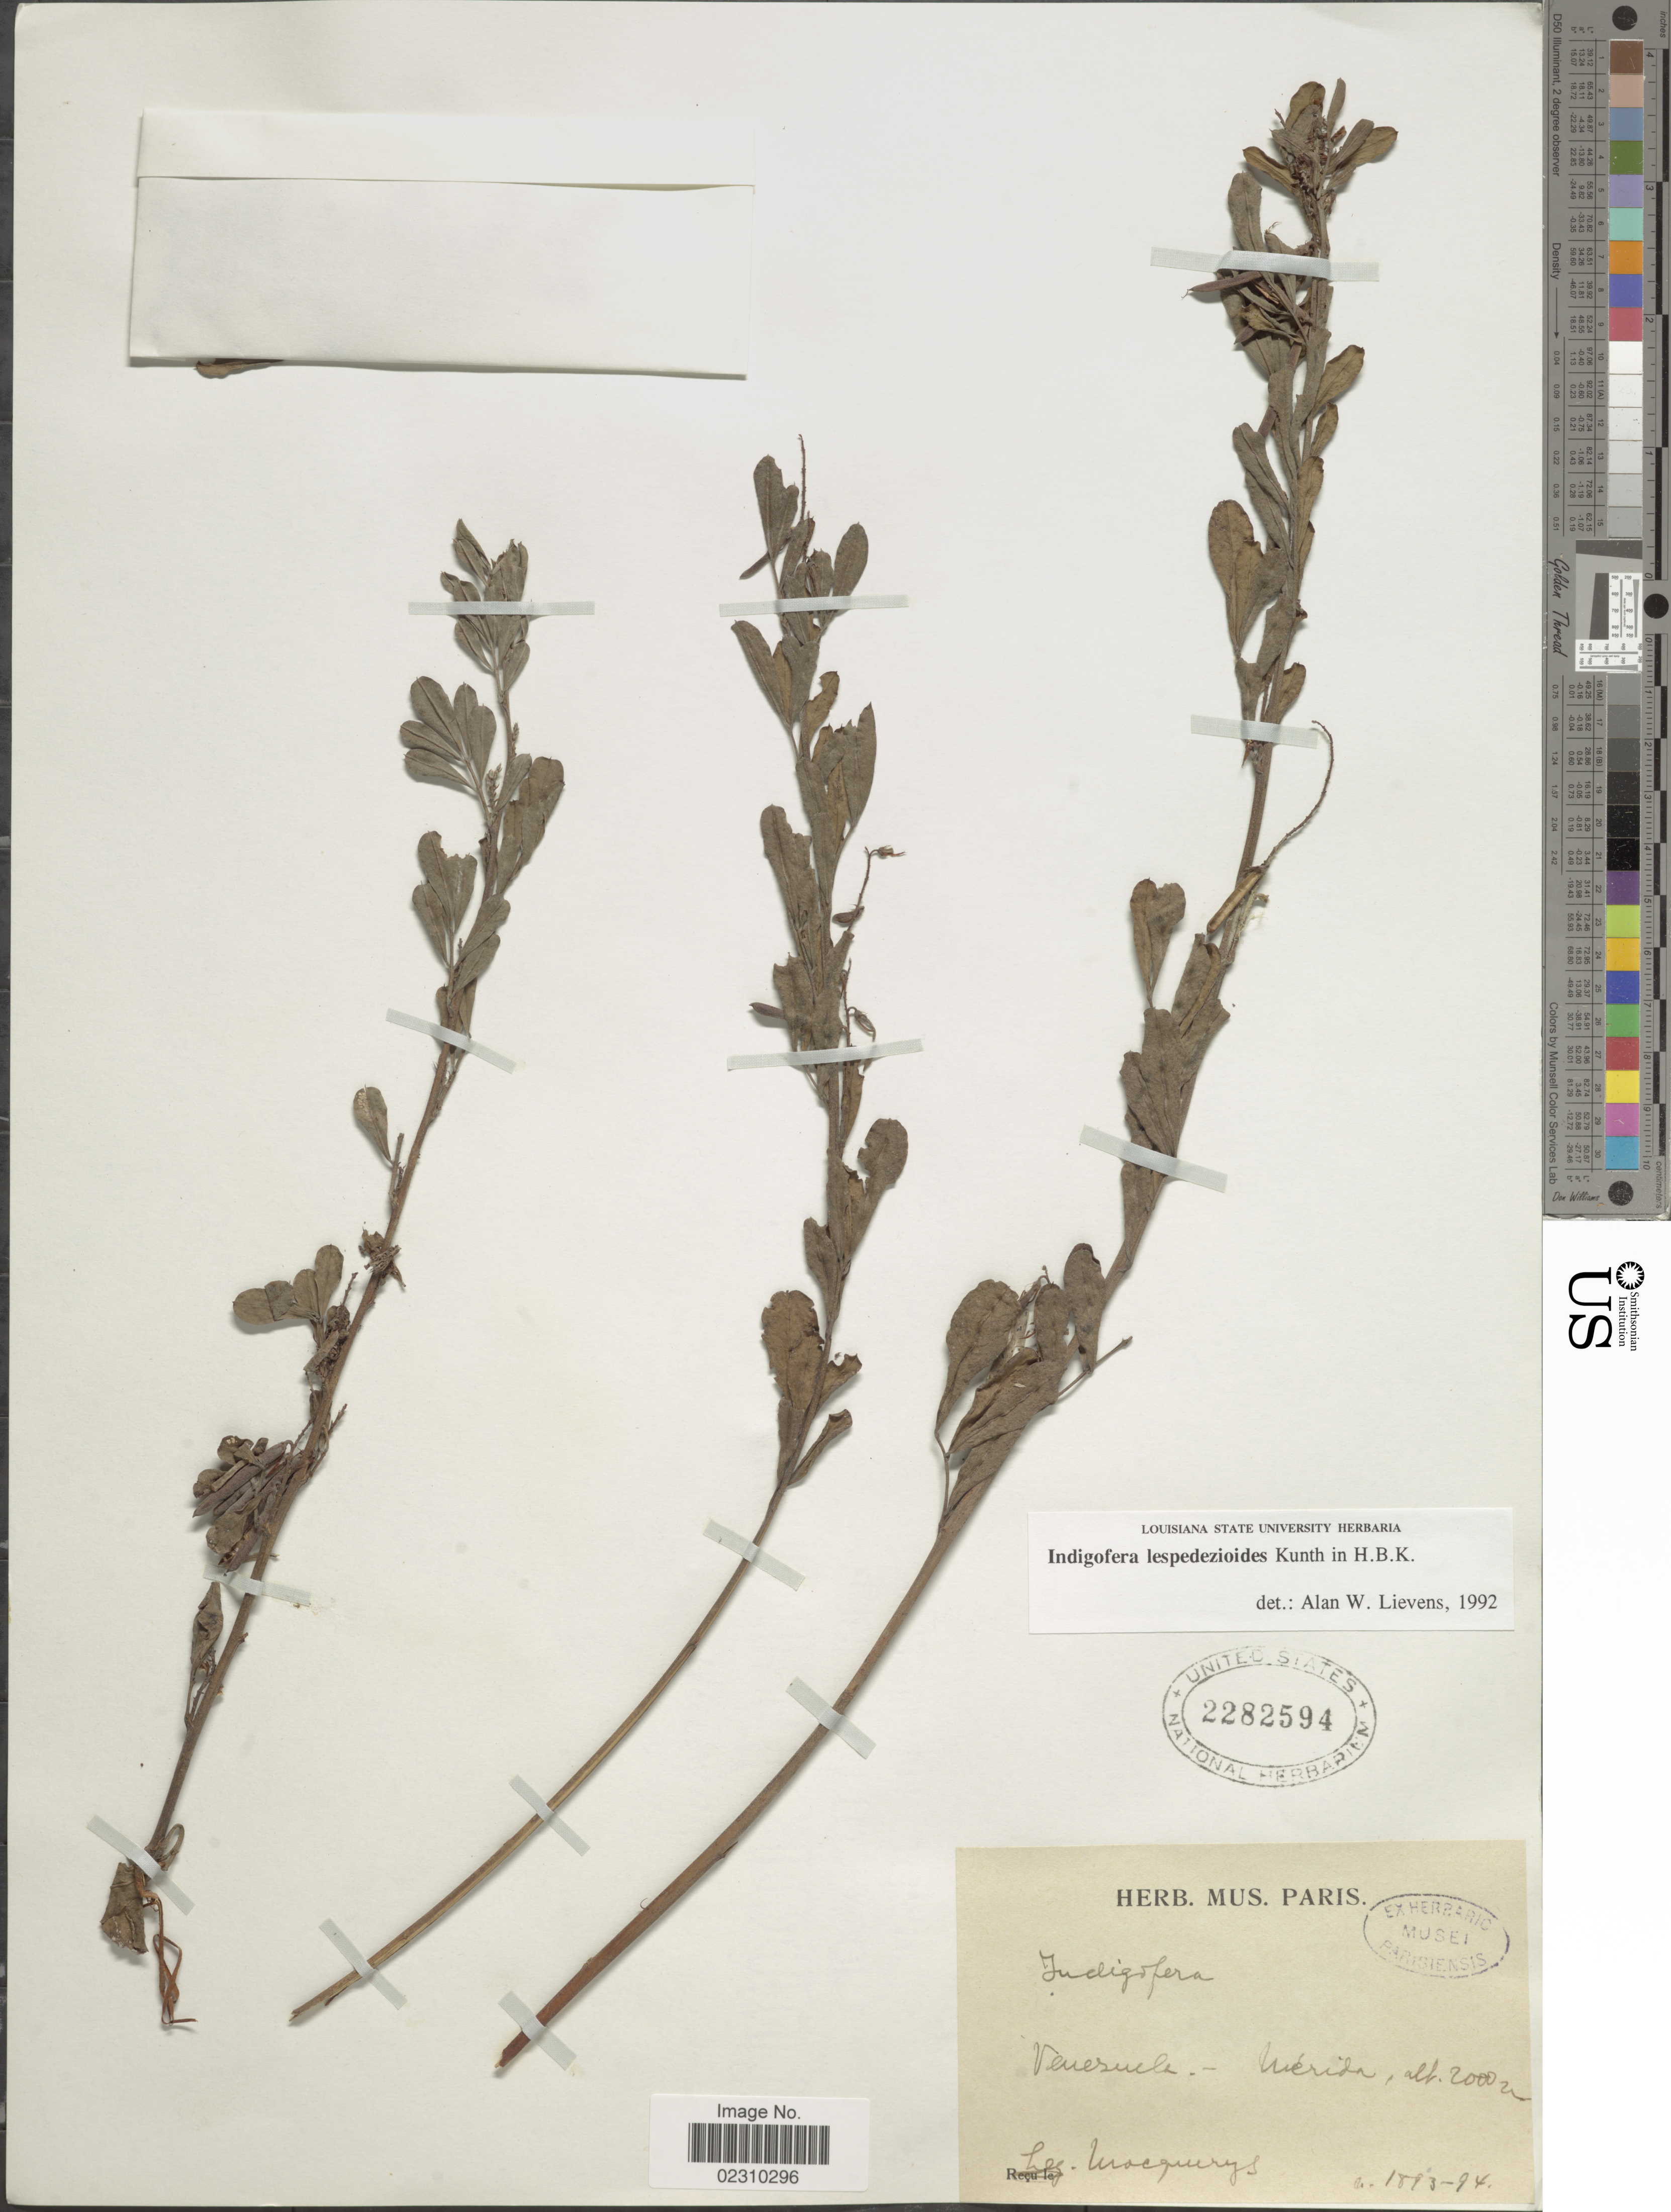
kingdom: Plantae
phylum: Tracheophyta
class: Magnoliopsida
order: Fabales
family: Fabaceae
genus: Indigofera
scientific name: Indigofera lespedezioides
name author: Kunth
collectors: A. Mocquerys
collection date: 1893/1894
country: Venezuela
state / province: Mérida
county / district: Libertador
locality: Mérida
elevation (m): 2000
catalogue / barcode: US 2282594